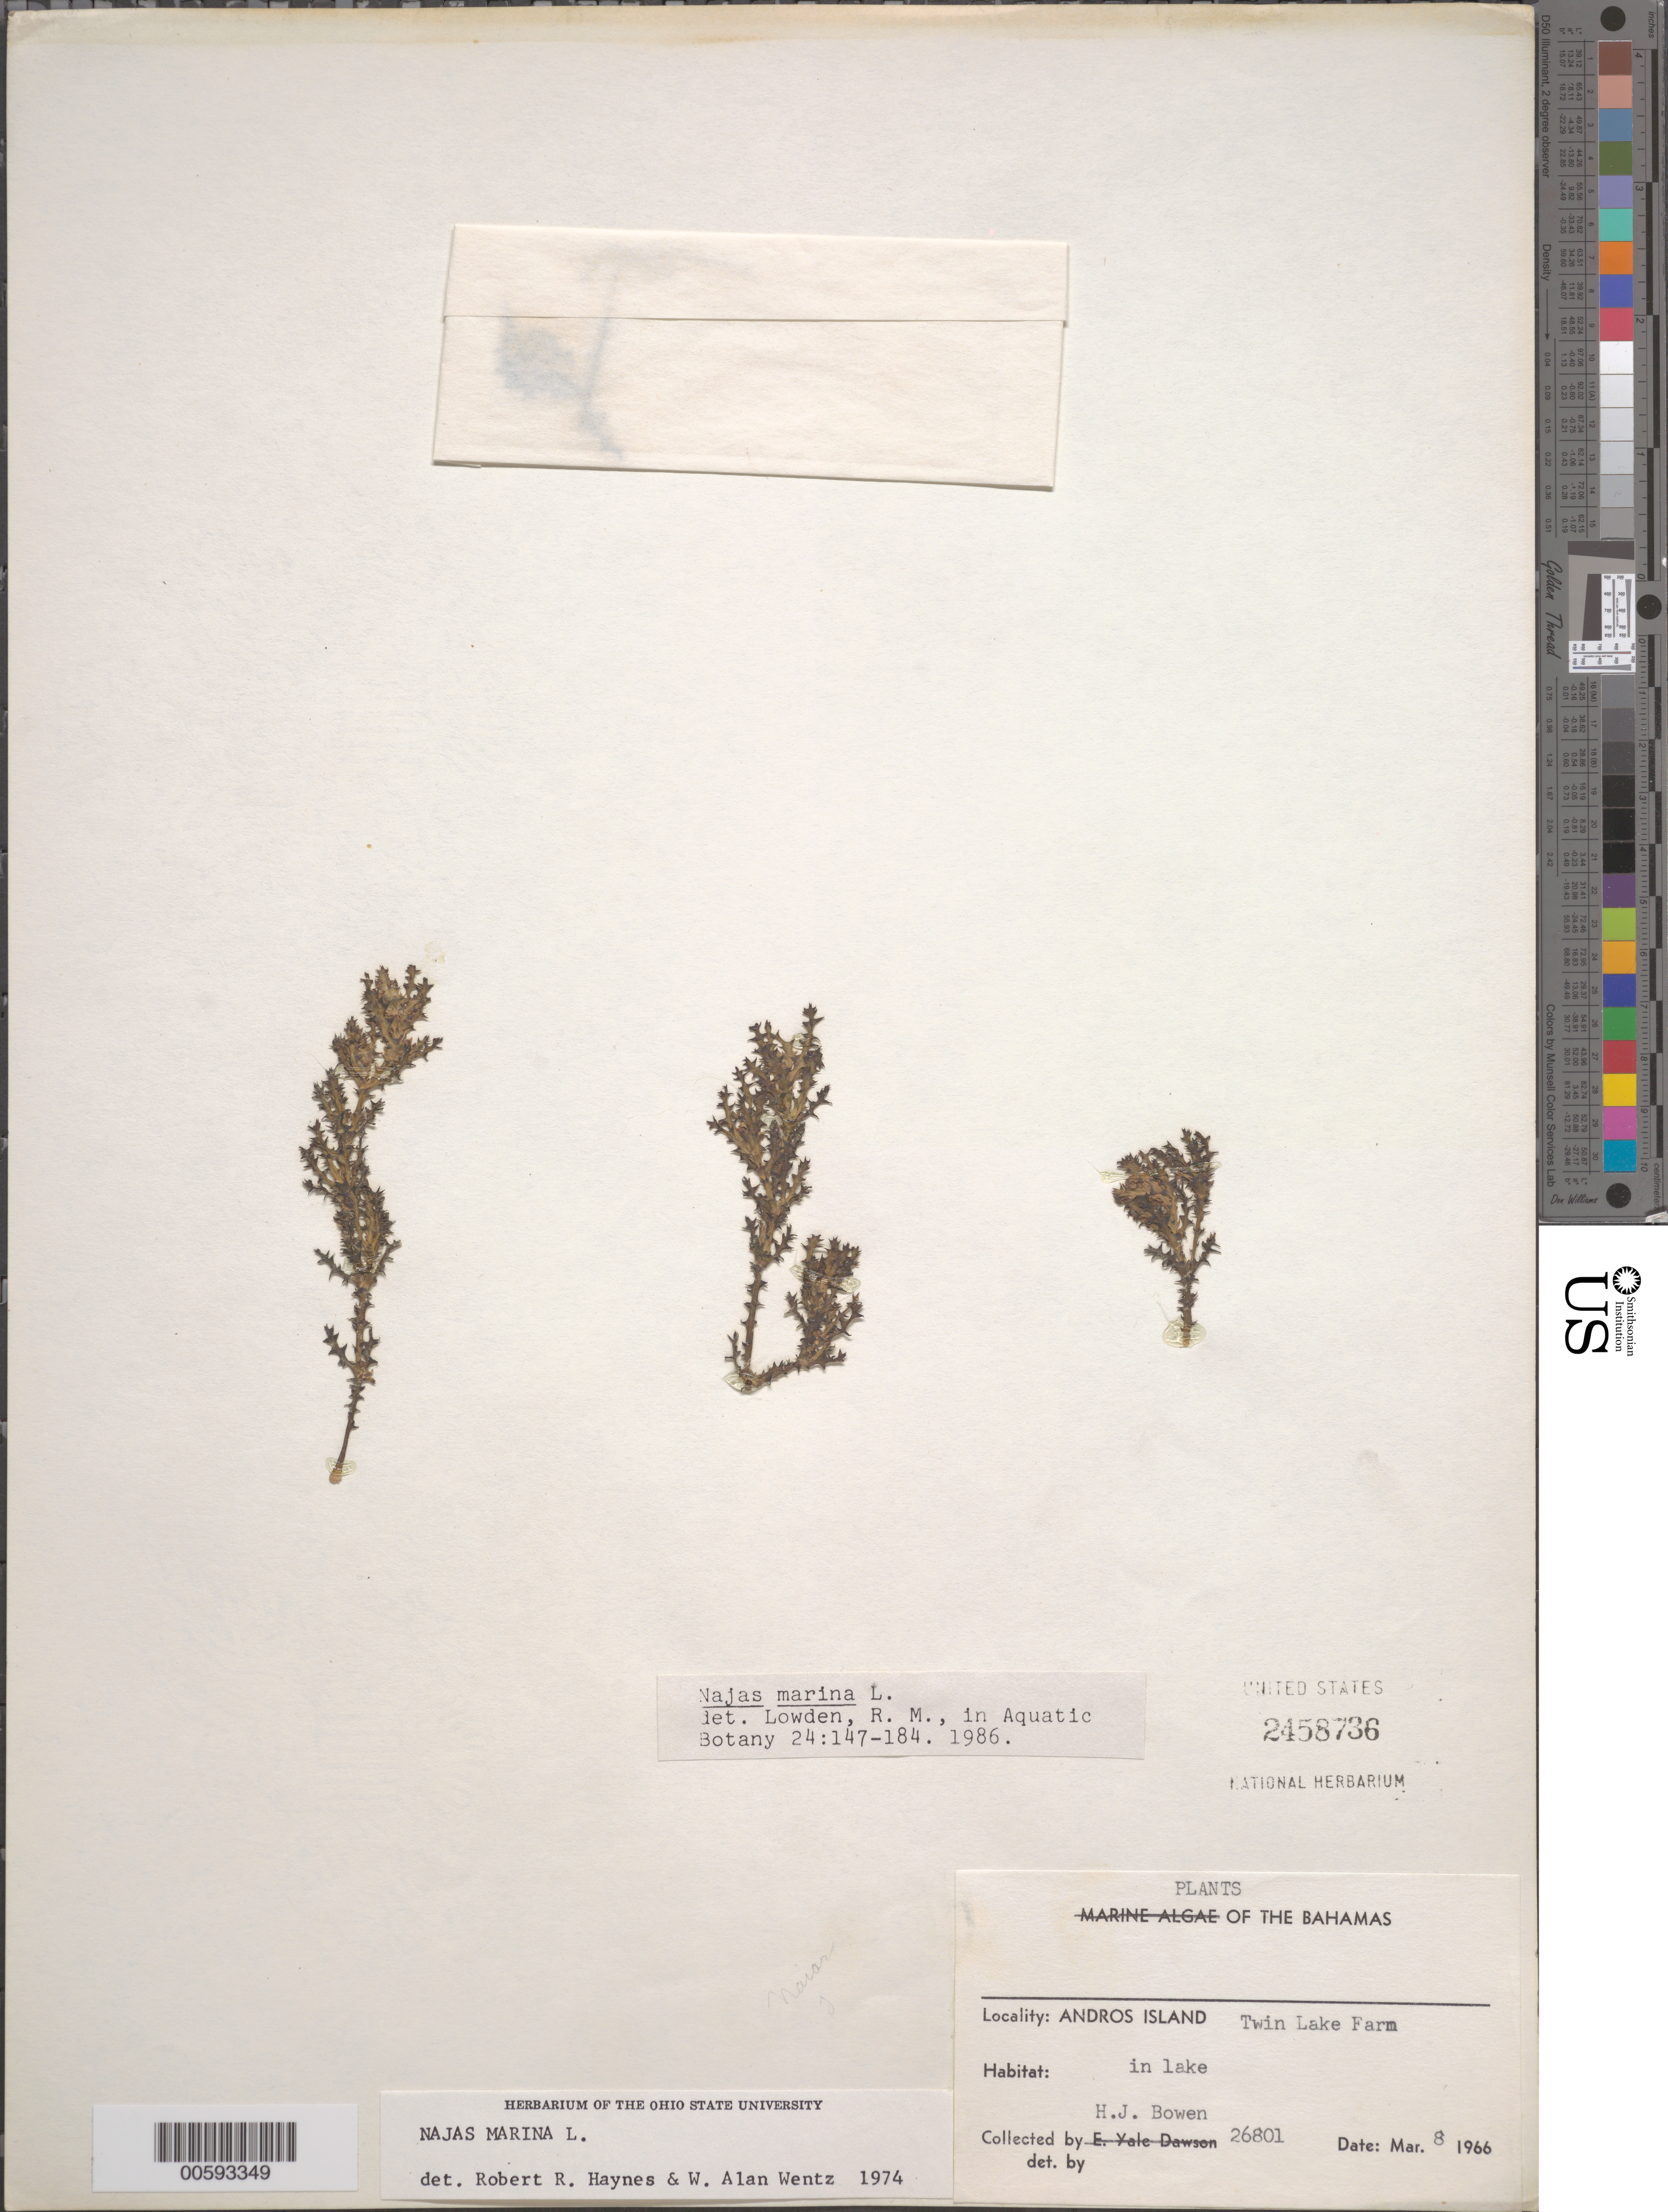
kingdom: Plantae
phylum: Tracheophyta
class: Liliopsida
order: Alismatales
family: Hydrocharitaceae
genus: Najas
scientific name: Najas marina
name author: L.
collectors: H. Bowen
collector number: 26801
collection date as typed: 08 Mar 1966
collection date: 1966-03-08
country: Bahamas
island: Andros Island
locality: Twin Lake Farm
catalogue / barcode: US 2458736